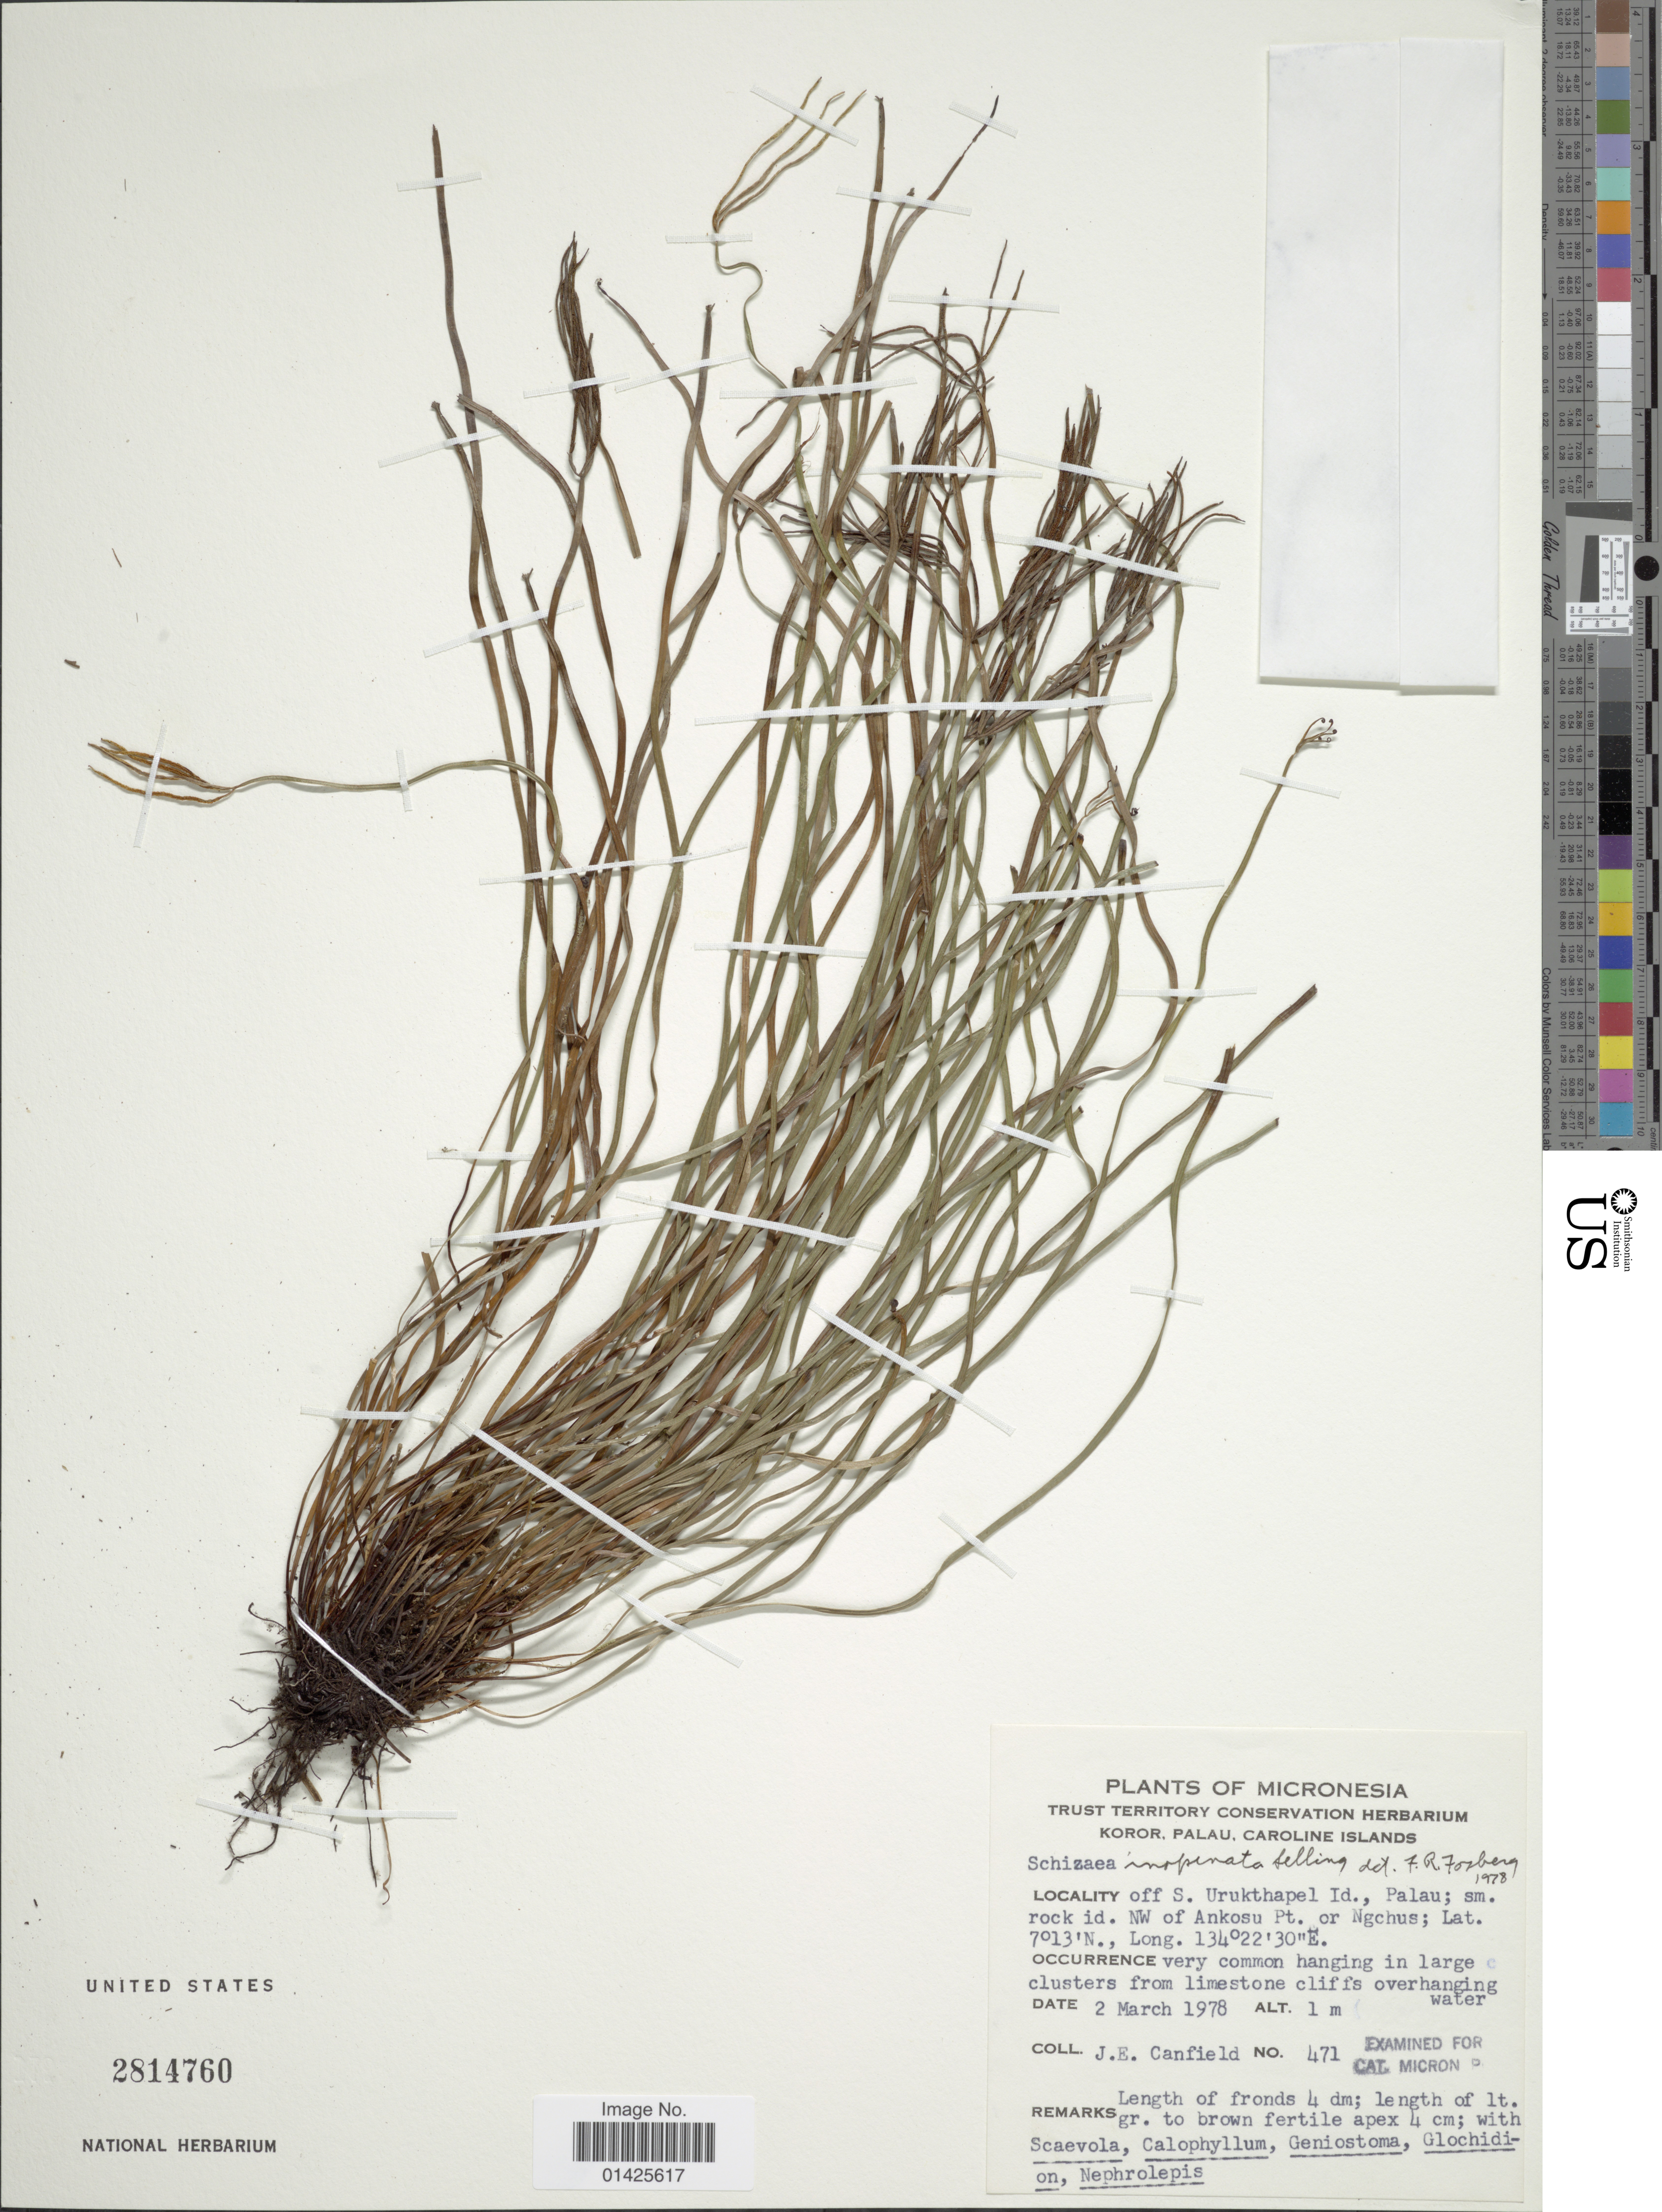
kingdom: Plantae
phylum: Tracheophyta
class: Polypodiopsida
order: Schizaeales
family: Schizaeaceae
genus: Actinostachys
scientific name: Actinostachys inopinata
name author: (Selling) C.F. Reed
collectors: J. E. Canfield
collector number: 471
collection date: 1978-03-02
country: Palau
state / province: Koror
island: Ngeruktabel [Urukthapel]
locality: Off S. Urukthapel Id., Paulau, sm. rock id., NW of Ankosu Pt. or Ngchus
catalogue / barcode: US 2814760